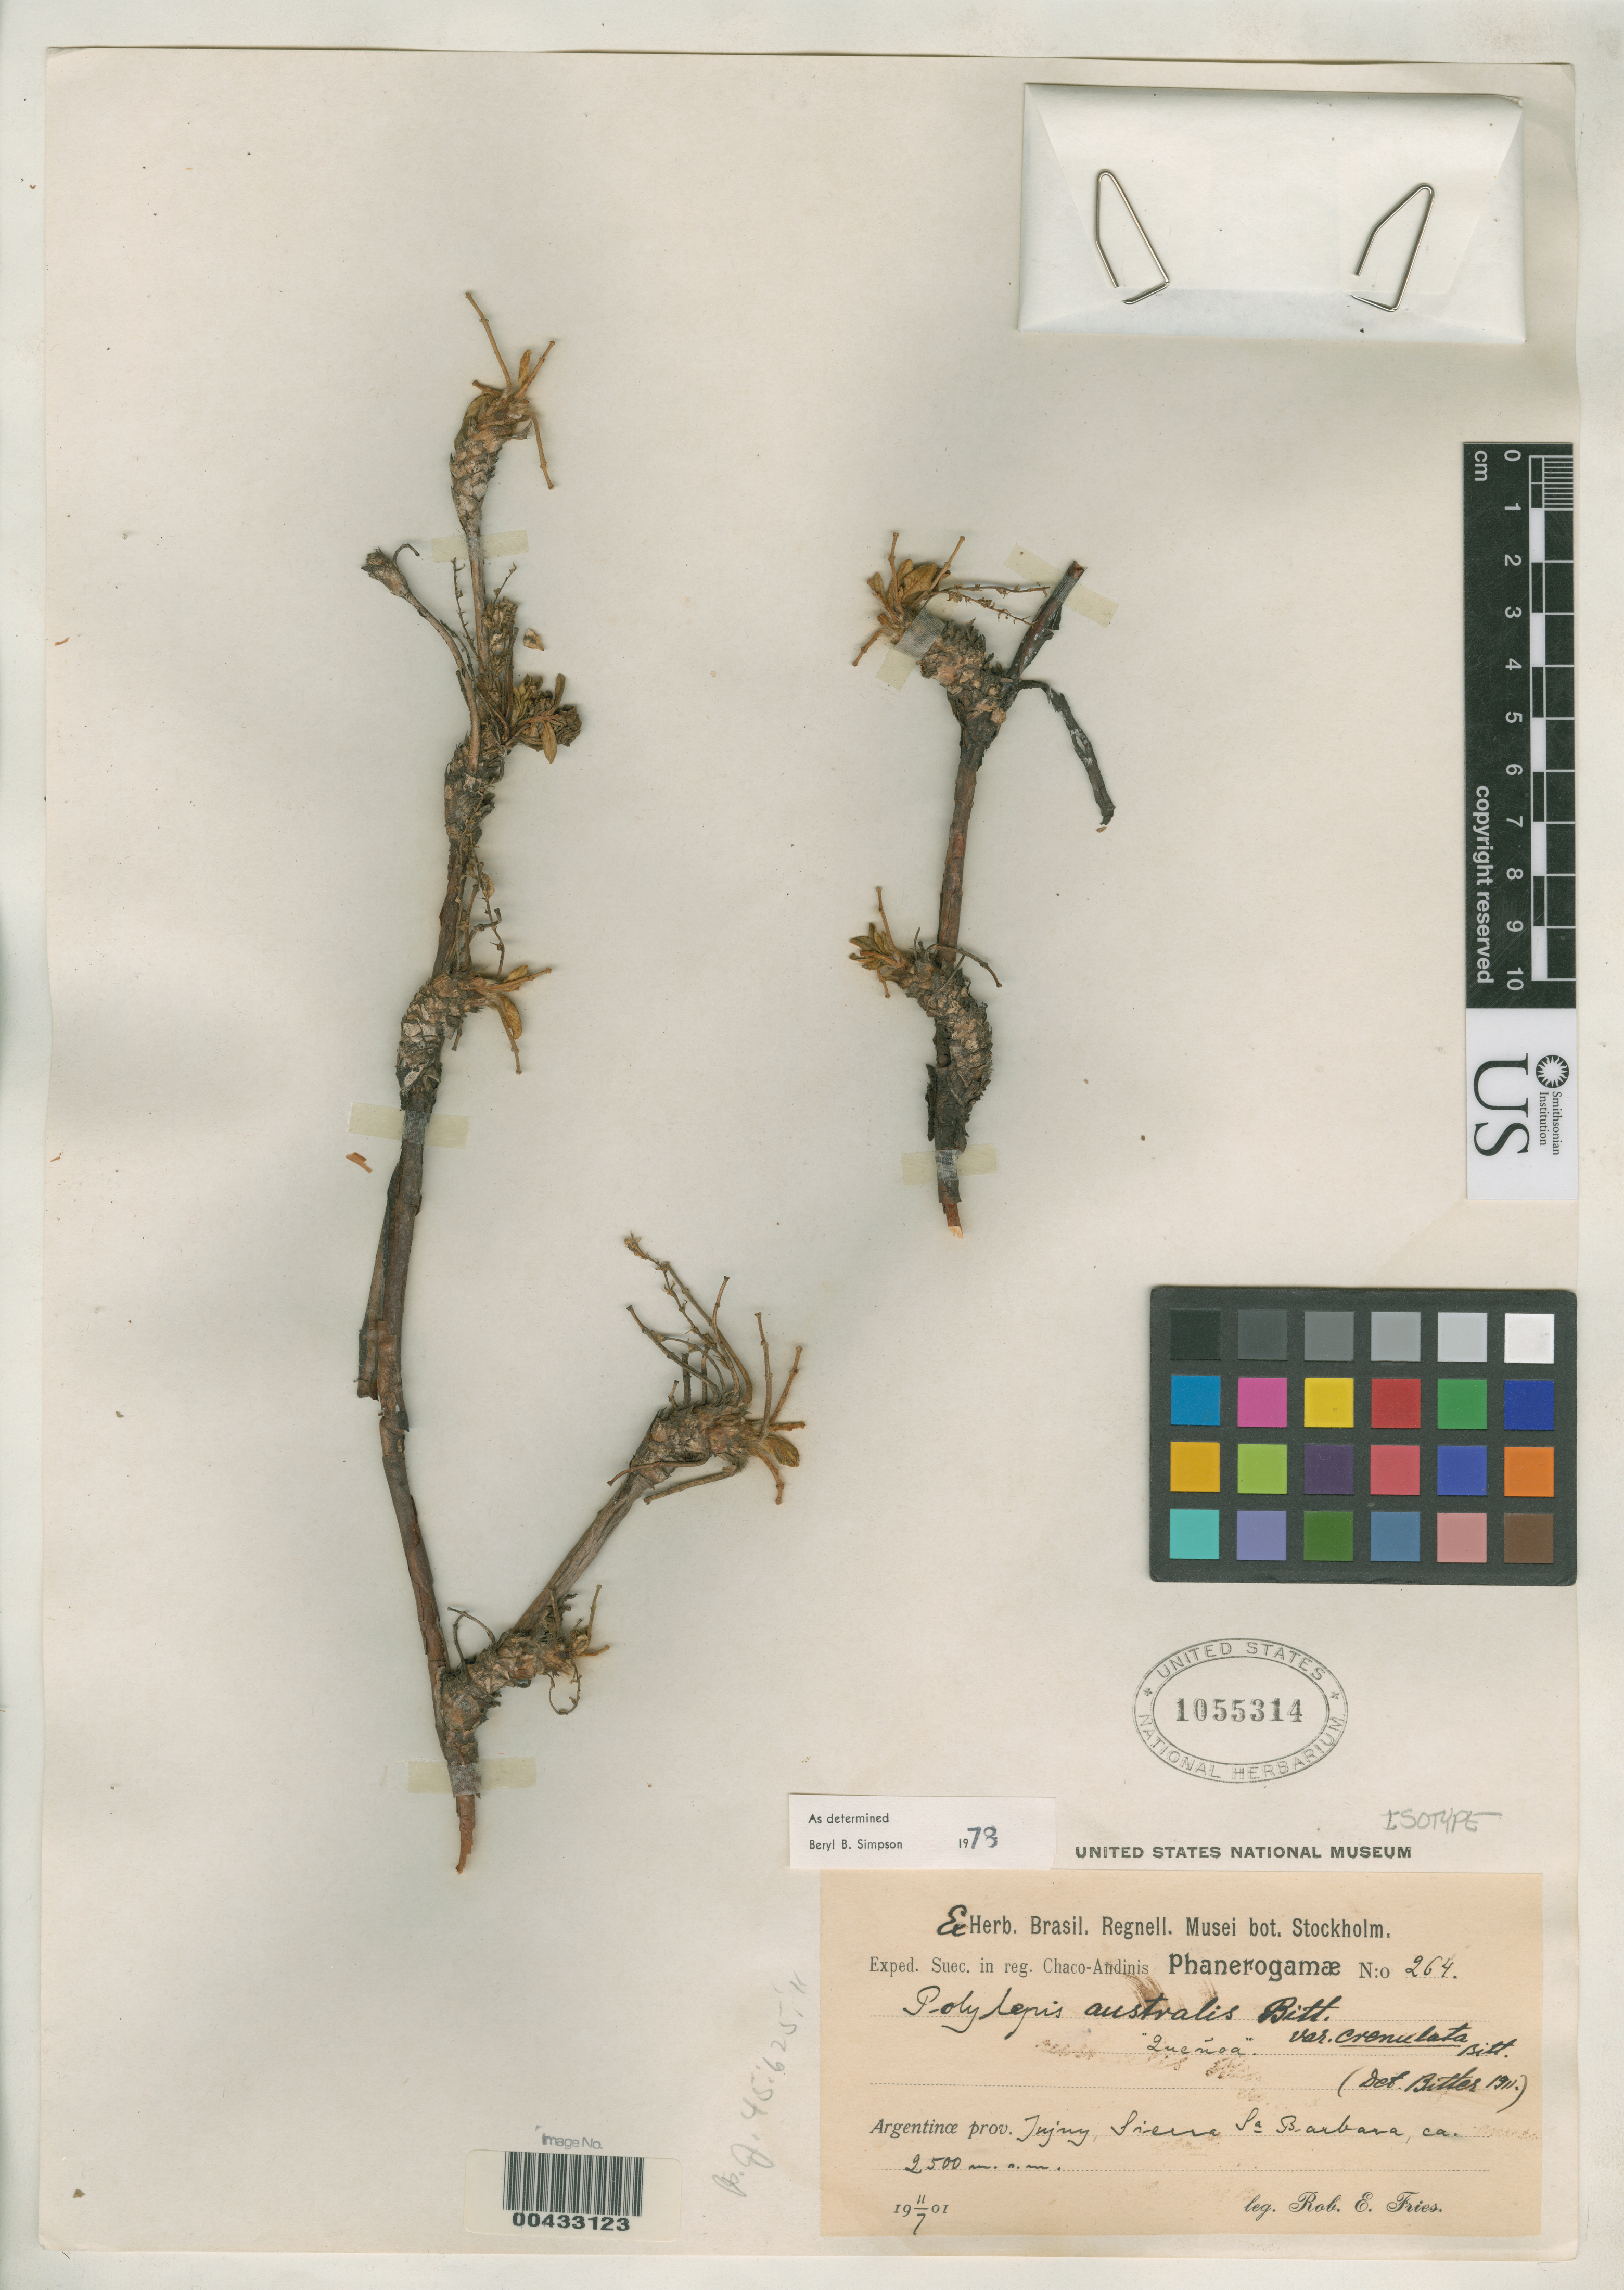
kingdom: Plantae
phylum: Tracheophyta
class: Magnoliopsida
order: Rosales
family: Rosaceae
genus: Polylepis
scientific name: Polylepis australis var. crenulata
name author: Bitter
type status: Isotype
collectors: R. E. Fries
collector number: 264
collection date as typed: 11 Jul 1901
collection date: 1901-07-11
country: Argentina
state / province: Jujuy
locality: Sierra Santa Barbara.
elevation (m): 2500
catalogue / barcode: US 1055314